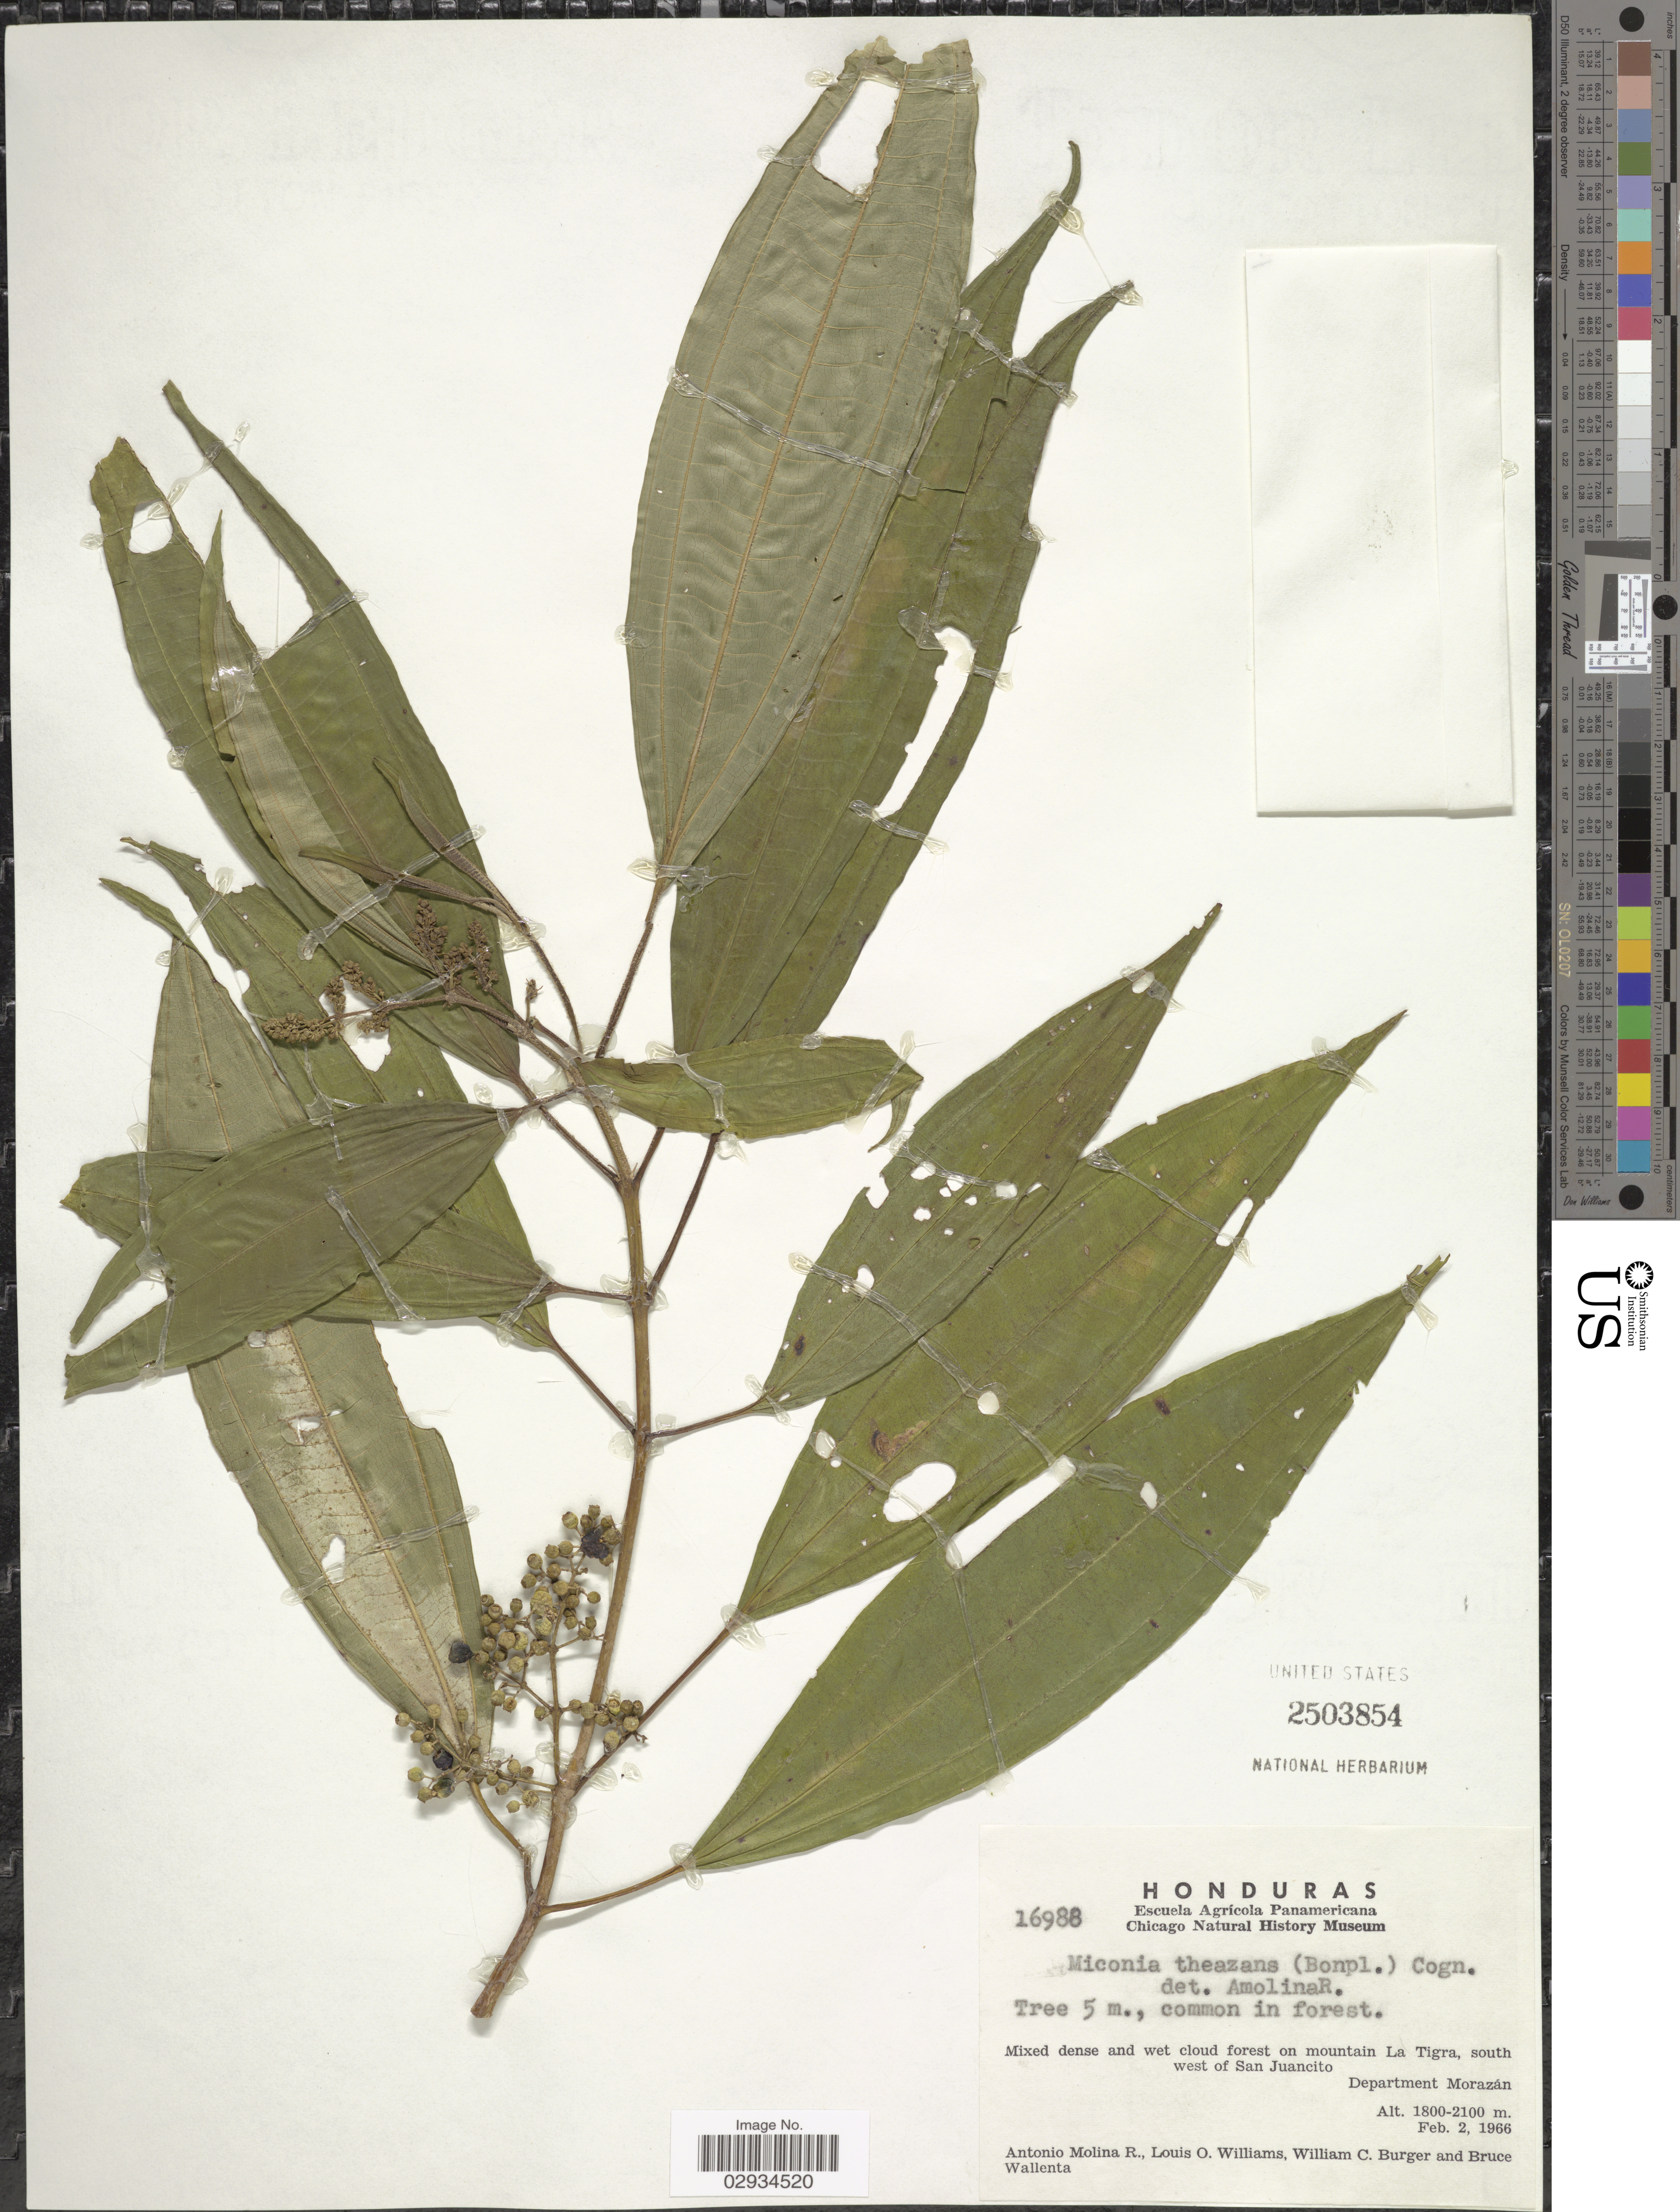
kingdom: Plantae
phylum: Tracheophyta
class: Magnoliopsida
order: Myrtales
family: Melastomataceae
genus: Miconia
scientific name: Miconia theizans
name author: (Bonpl.) Cogn.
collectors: A. Molina R., L. O. Williams, W. Burger & B. Wallenta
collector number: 16988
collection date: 1966-02-02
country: Honduras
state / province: Fco. Morazán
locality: On mountain La Tigra, south west of San Juancito. Department Morazán.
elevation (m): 1800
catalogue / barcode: US 2503854